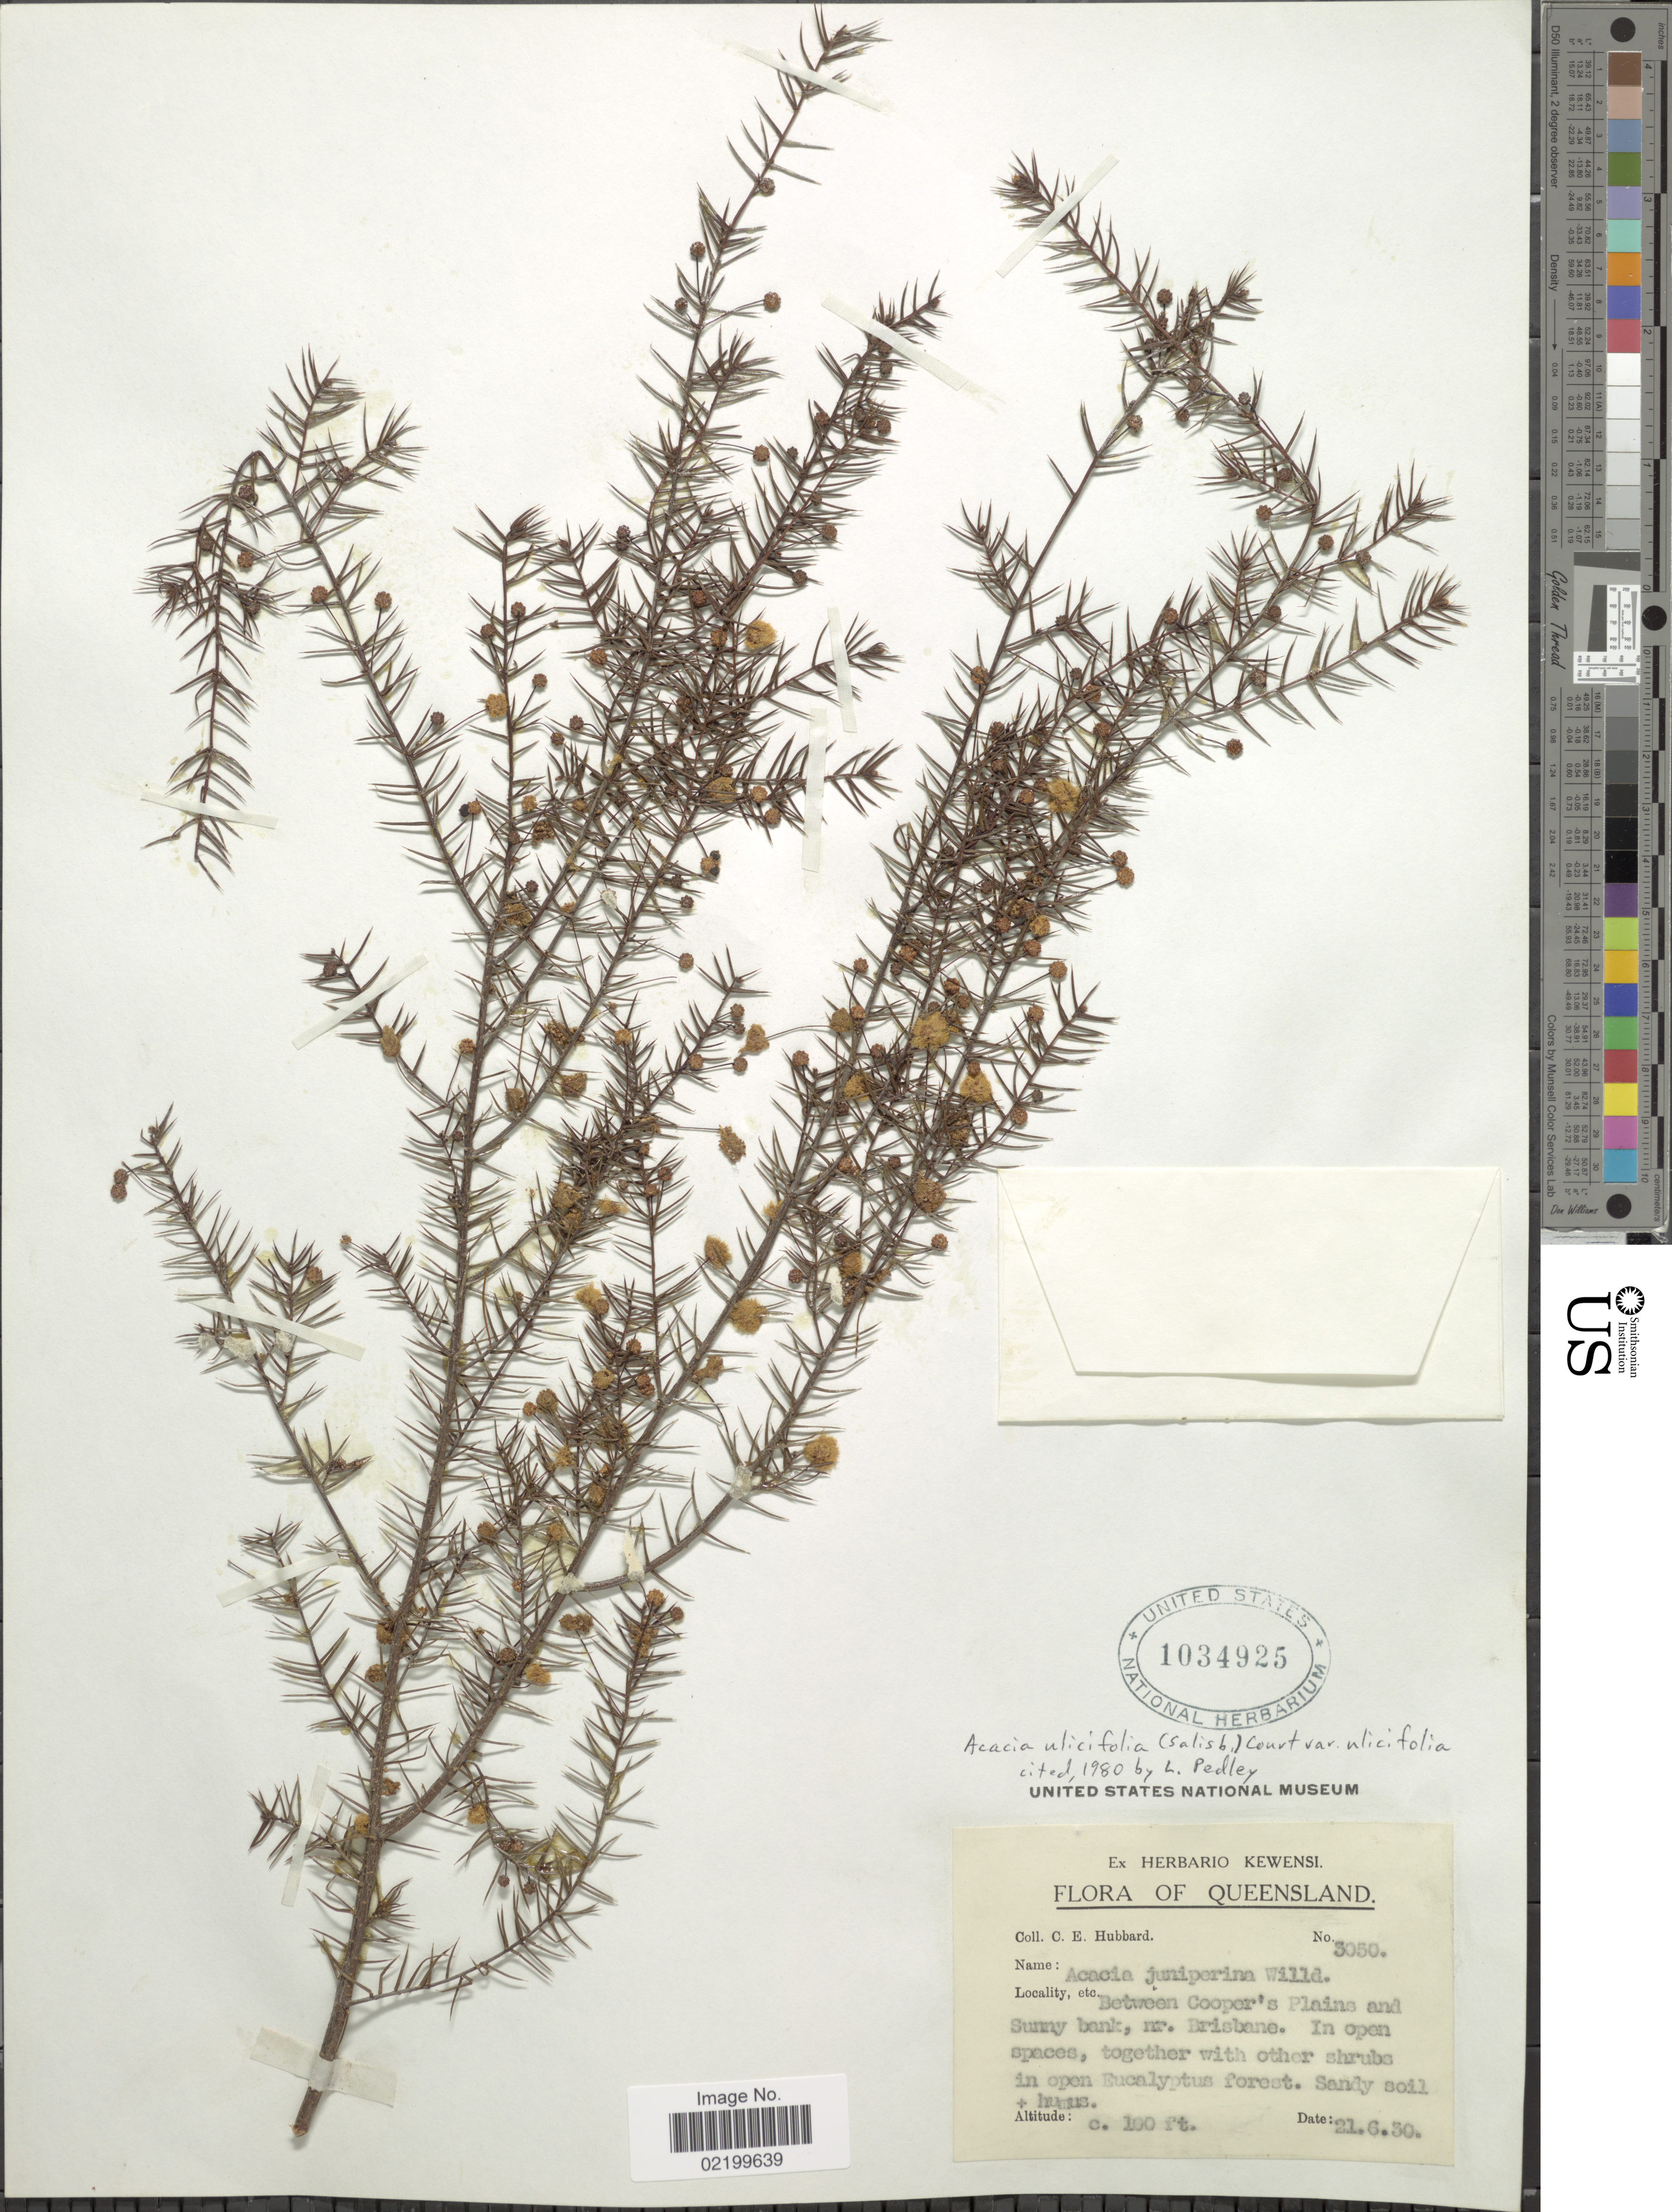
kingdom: Plantae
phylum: Tracheophyta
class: Magnoliopsida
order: Fabales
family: Fabaceae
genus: Acacia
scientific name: Acacia ulicifolia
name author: (Salisb.) Court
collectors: C. E. Hubbard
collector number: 3050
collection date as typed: Transcribed d/m/y: 21/6/30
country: Australia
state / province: Queensland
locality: Queensland, Between Cooper's Plains and Sunny bank, nr. Brisbane.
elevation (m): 30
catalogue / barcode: US 1034925